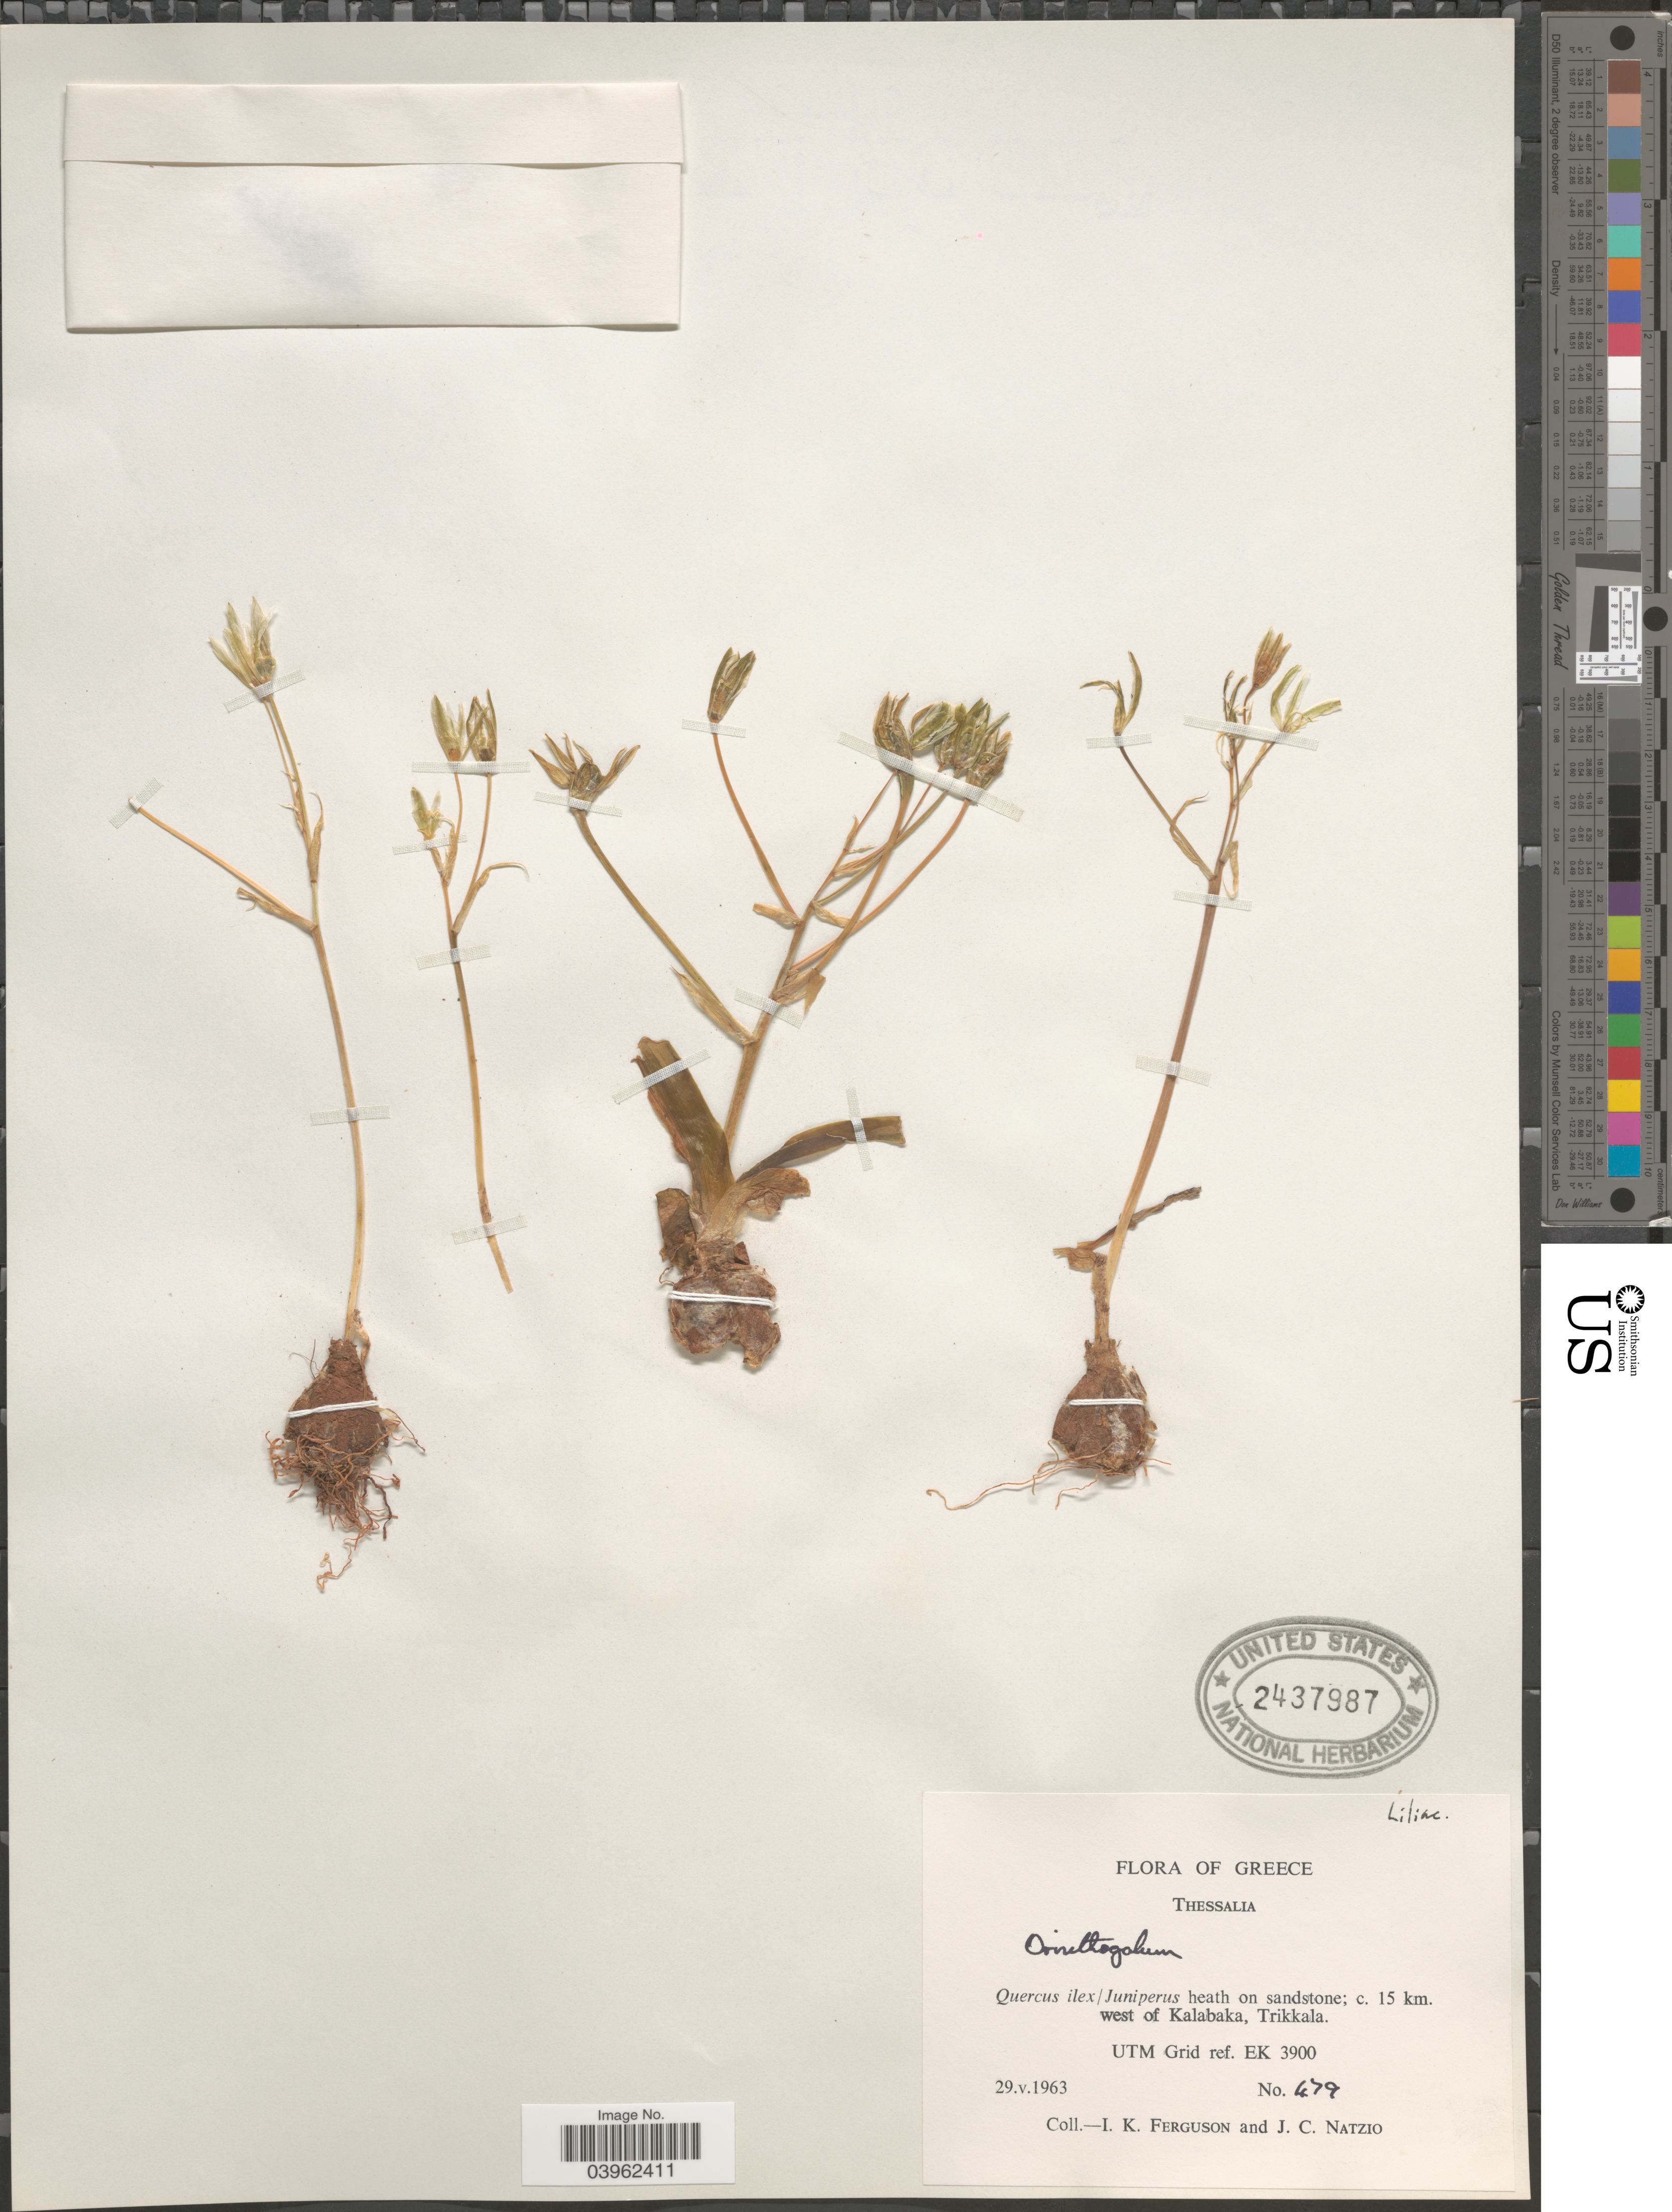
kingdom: Plantae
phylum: Tracheophyta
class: Liliopsida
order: Asparagales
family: Asparagaceae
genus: Ornithogalum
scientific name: Ornithogalum sp.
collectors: I. K. Ferguson & J. Natzio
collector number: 479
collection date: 1963-05-29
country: Greece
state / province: Thessaly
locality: Thessalia. C. 15 km. west of Kalabaka, Trikkala. UTM Grid ref. EK 3900.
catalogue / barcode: US 2437987